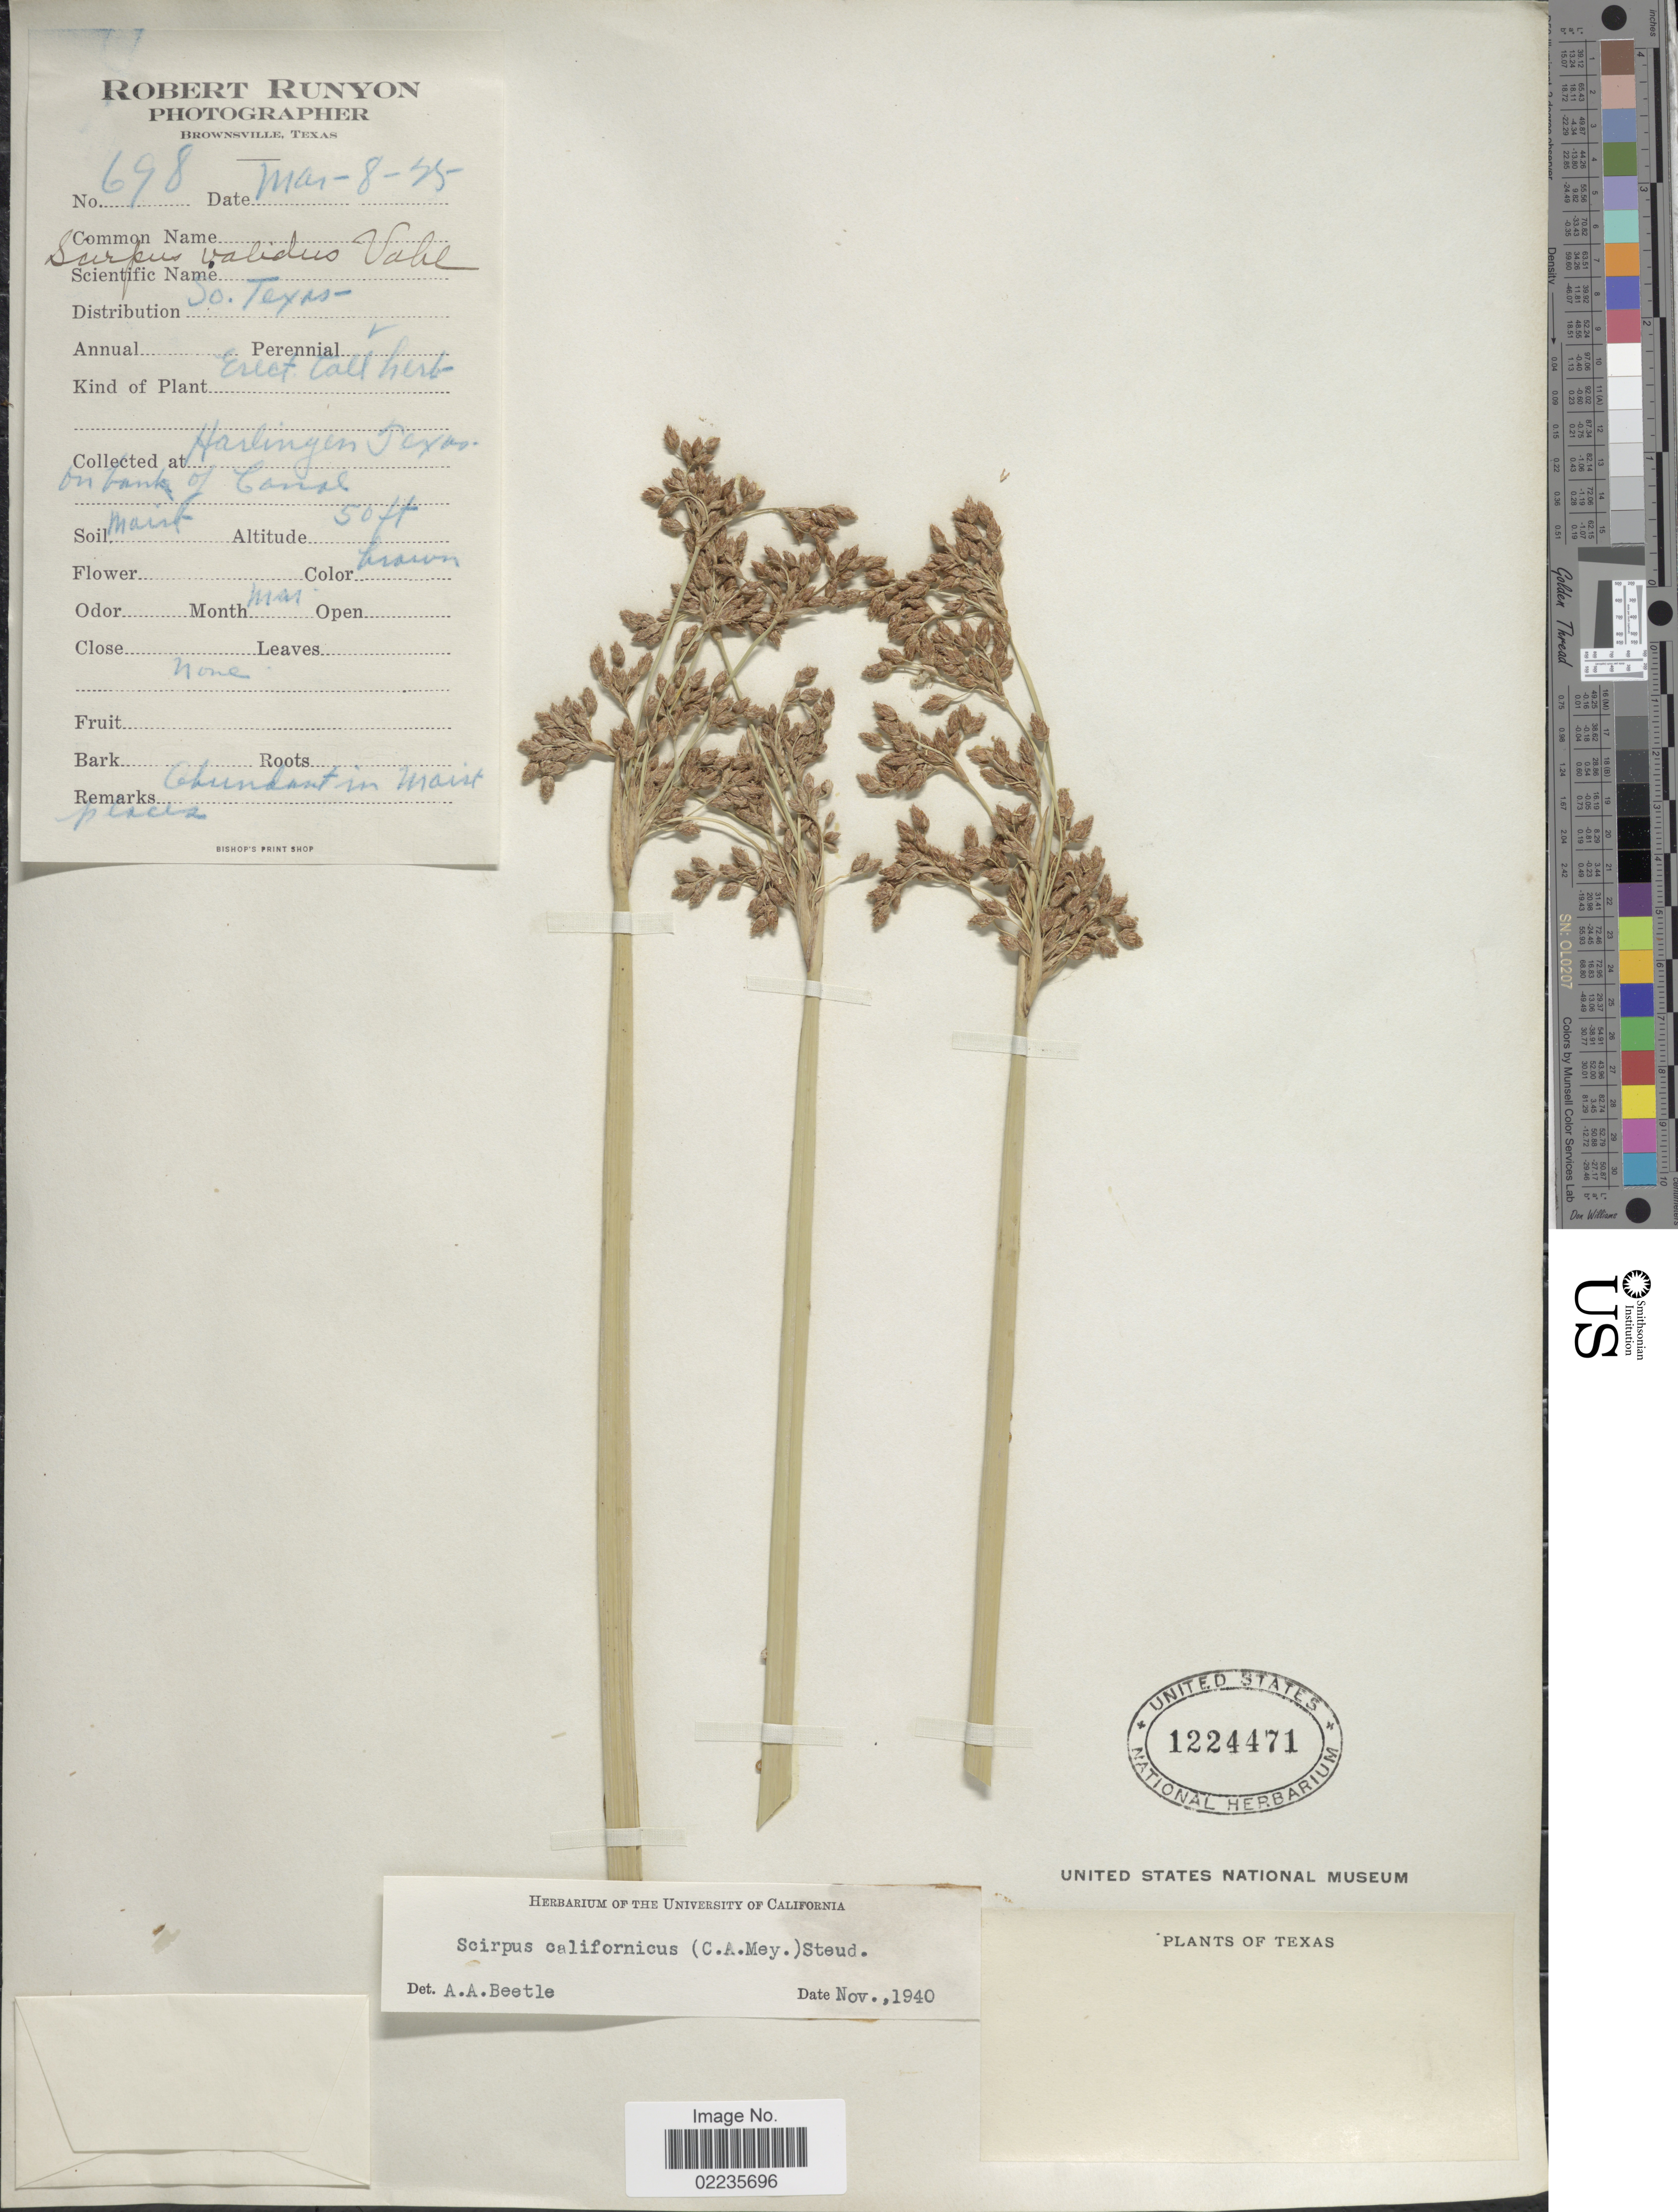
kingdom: Plantae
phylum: Tracheophyta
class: Liliopsida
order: Poales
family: Cyperaceae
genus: Schoenoplectus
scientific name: Schoenoplectus californicus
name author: (C.A. Mey.) Soják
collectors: R. Runyon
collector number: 698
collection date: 1925-03-08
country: United States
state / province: Texas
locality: Harlingen, on bank of Canal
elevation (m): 15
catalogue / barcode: US 1224471